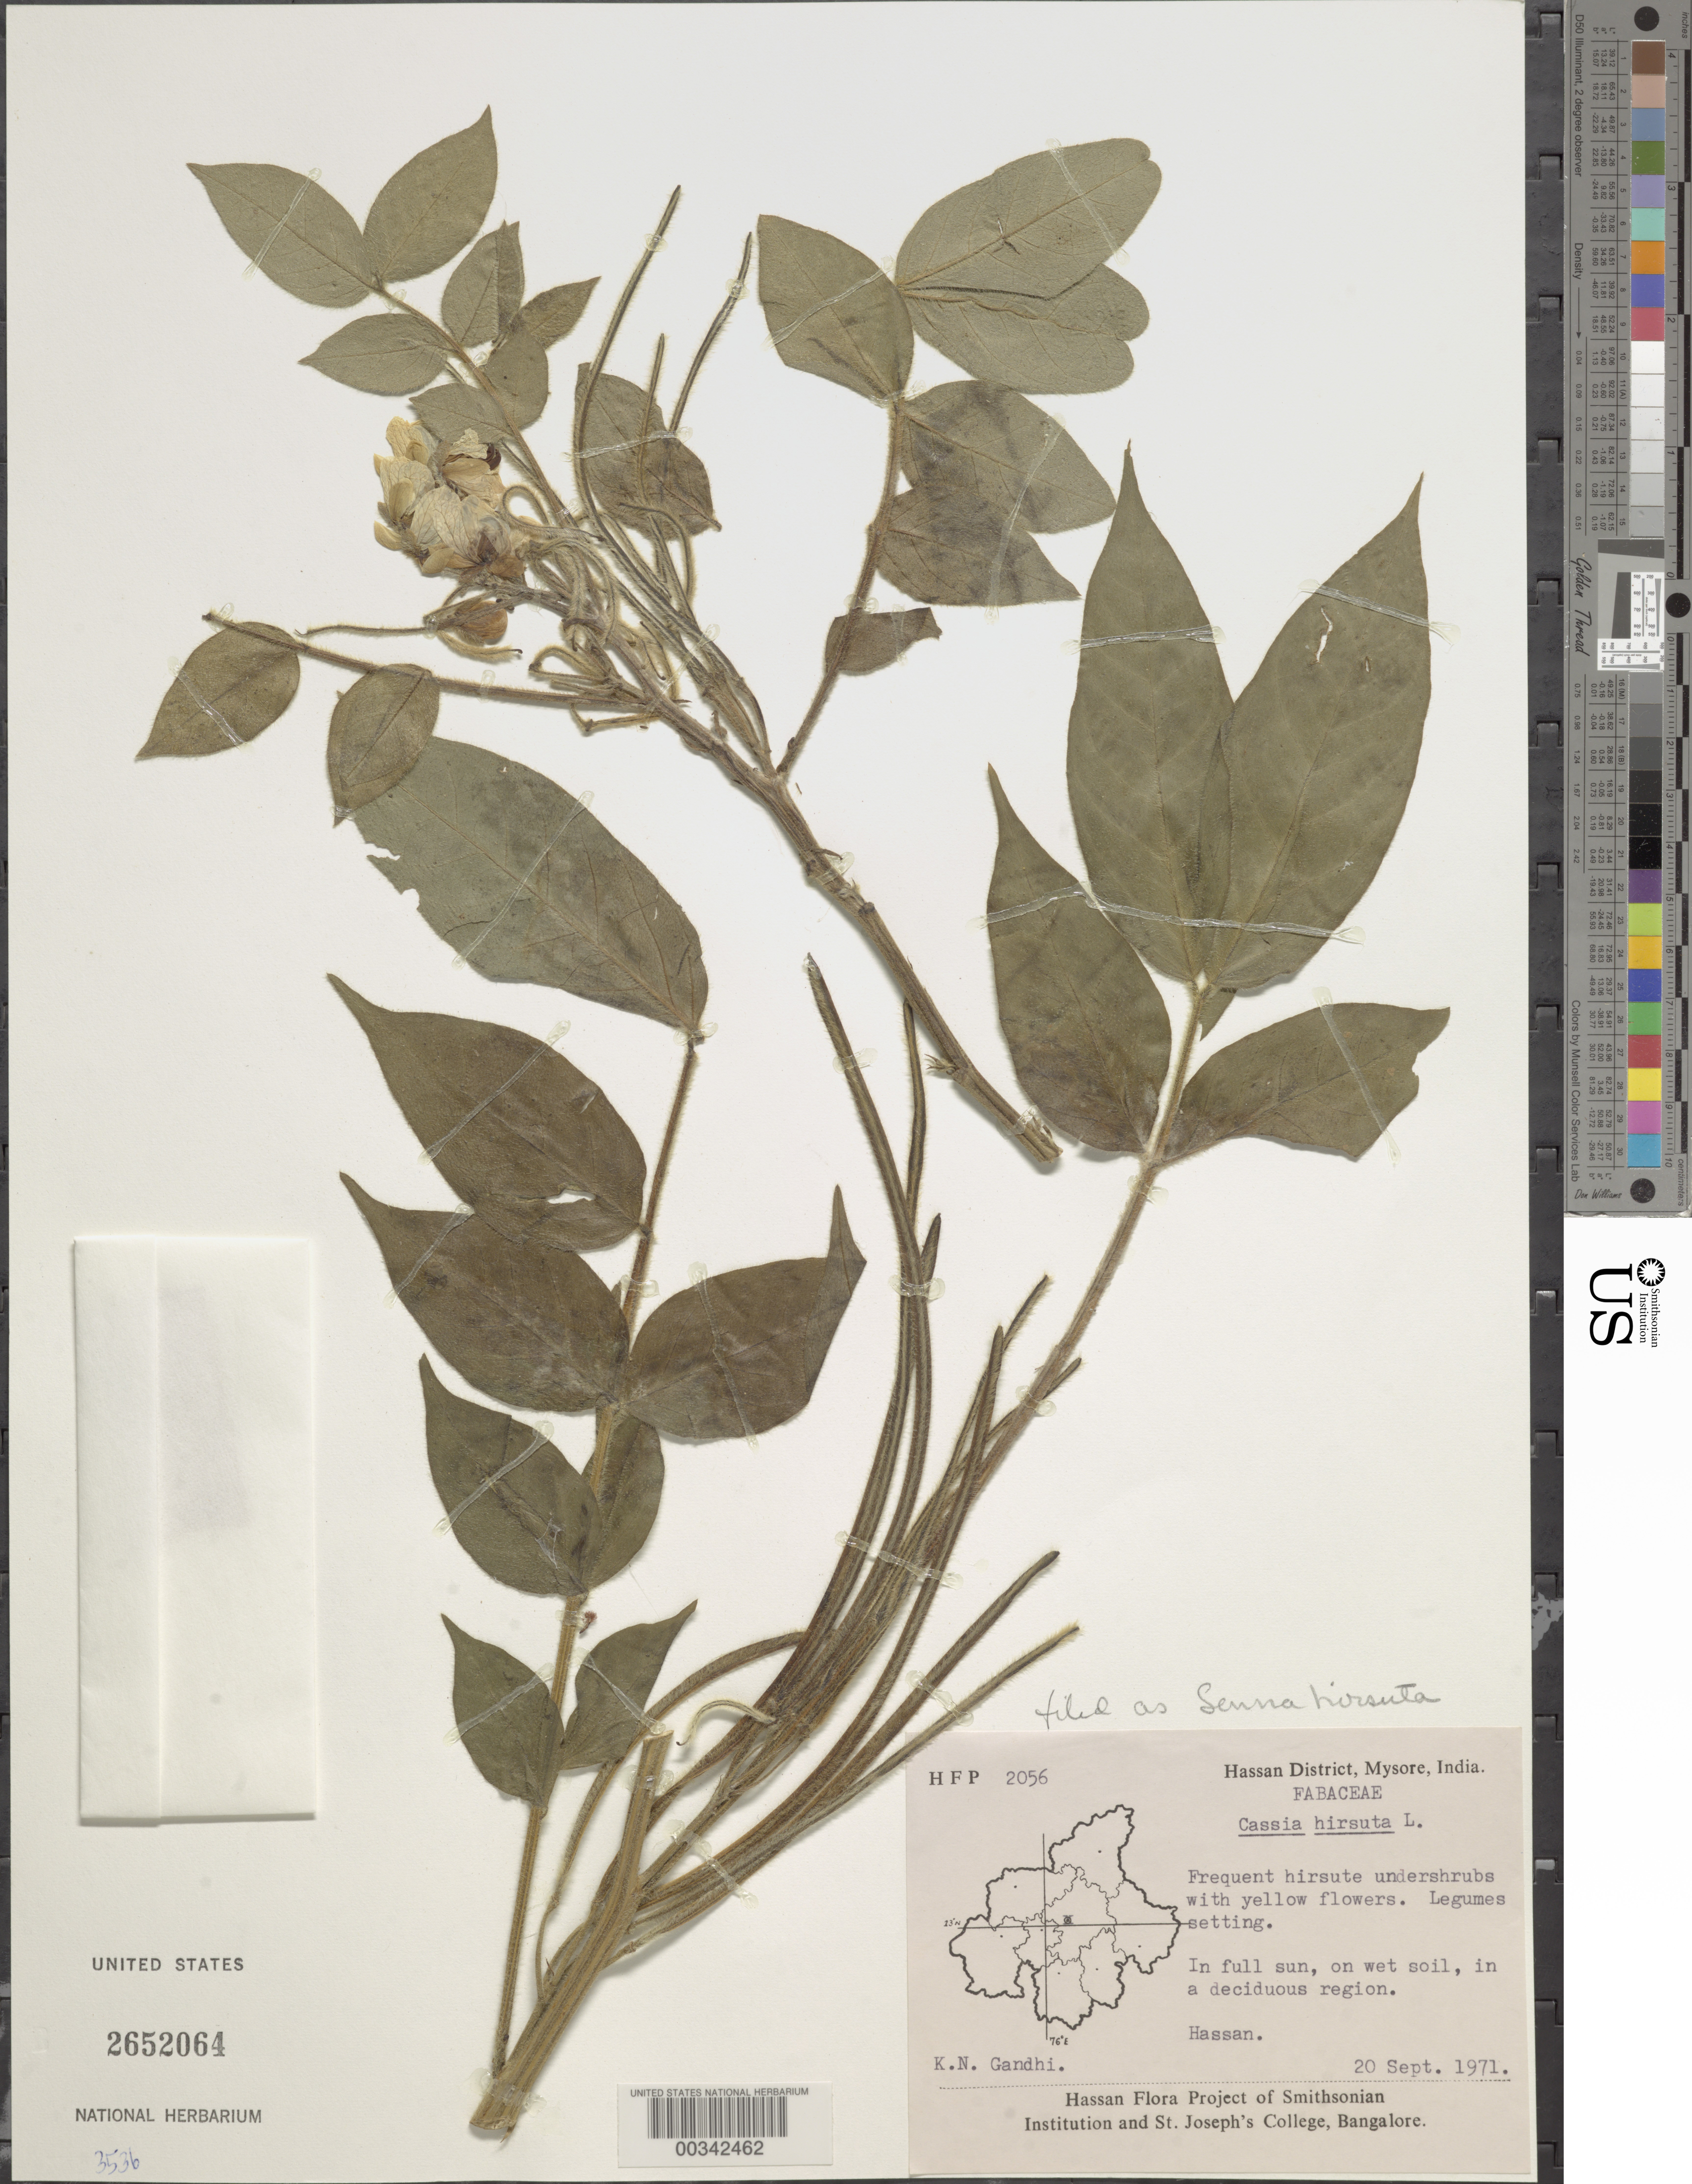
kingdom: Plantae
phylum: Tracheophyta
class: Magnoliopsida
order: Fabales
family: Fabaceae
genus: Senna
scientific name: Senna hirsuta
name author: (L.) H.S. Irwin & Barneby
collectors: K. N. Gandhi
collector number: Hfp 2056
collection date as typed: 20 Sep 1971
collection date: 1971-09-20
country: India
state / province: Karnataka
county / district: Hassan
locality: Hassan, mysore state [mysore state = karnataka.]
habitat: In full sun, on wet soil, in deciduous region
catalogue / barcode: US 2652064